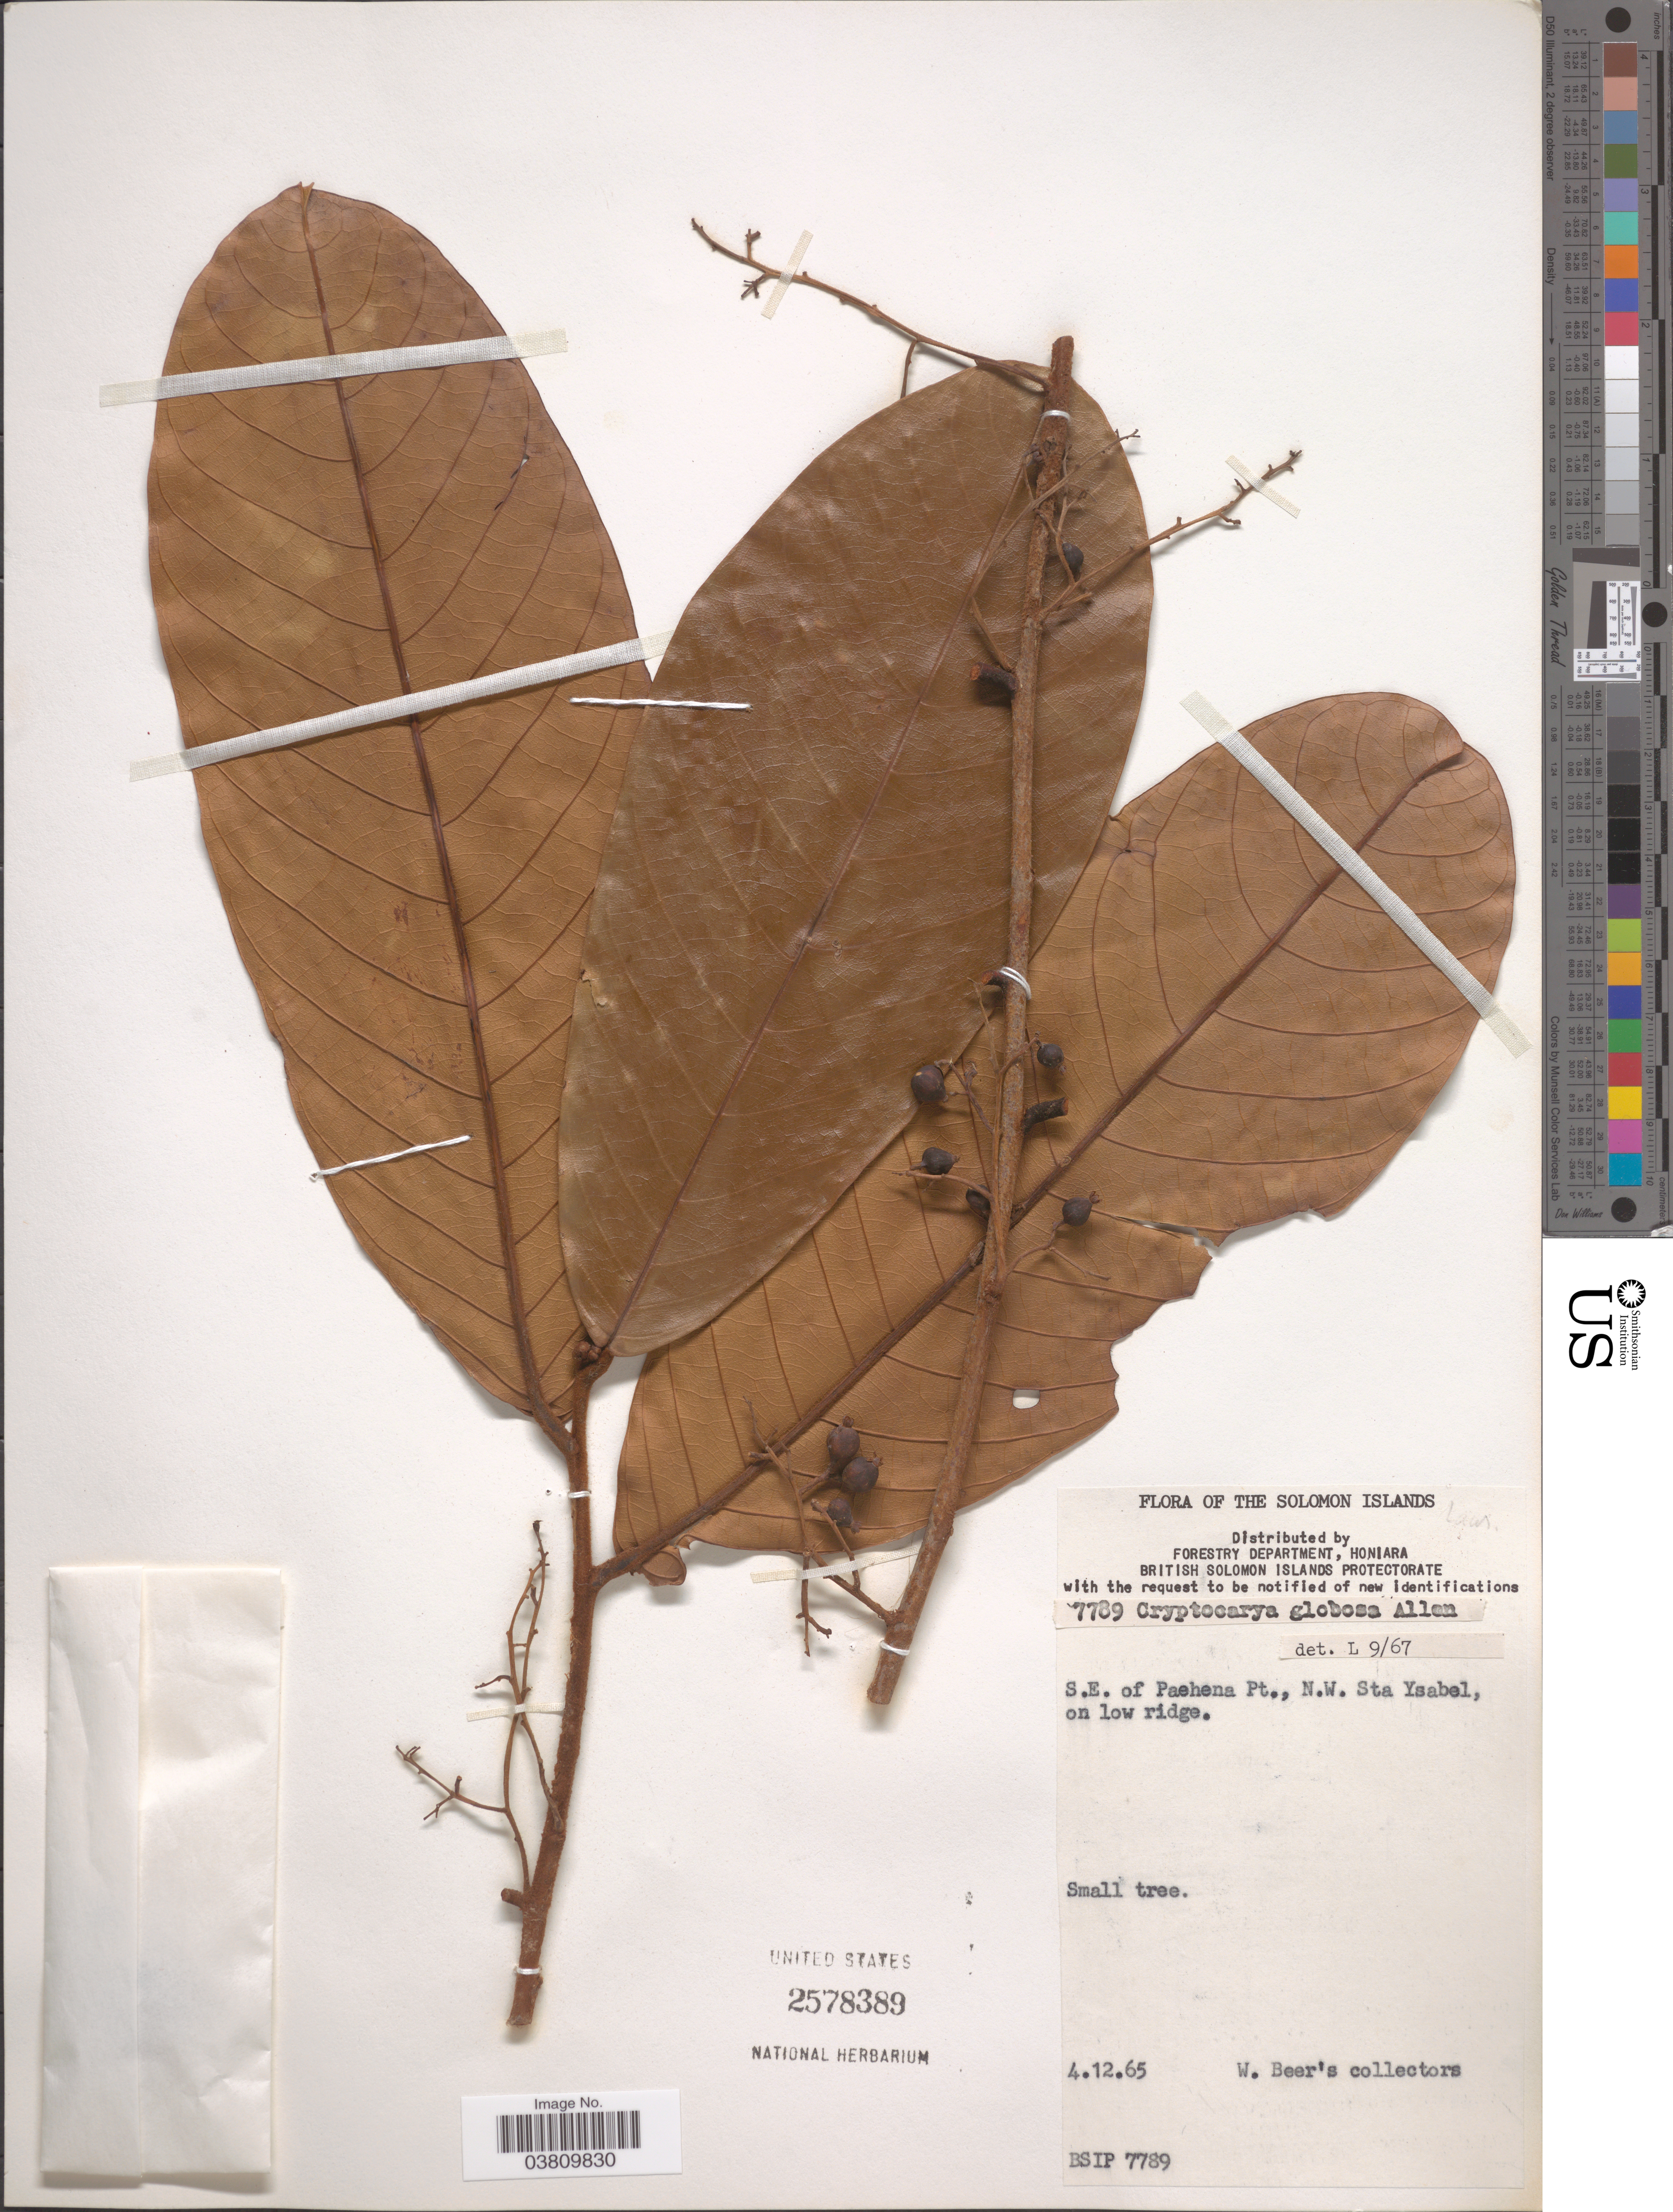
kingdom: Plantae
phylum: Tracheophyta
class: Magnoliopsida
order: Laurales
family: Lauraceae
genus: Cryptocarya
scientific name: Cryptocarya globosa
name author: C.K. Allen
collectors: W. Beer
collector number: BSIP 7789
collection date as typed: Transcribed d/m/y: 4/12/65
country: Solomon Islands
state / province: Solomon Islands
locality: S.E. of Paehena Pt., N.W. of Sta Ysabel, on low ridge.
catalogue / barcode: US 2578389